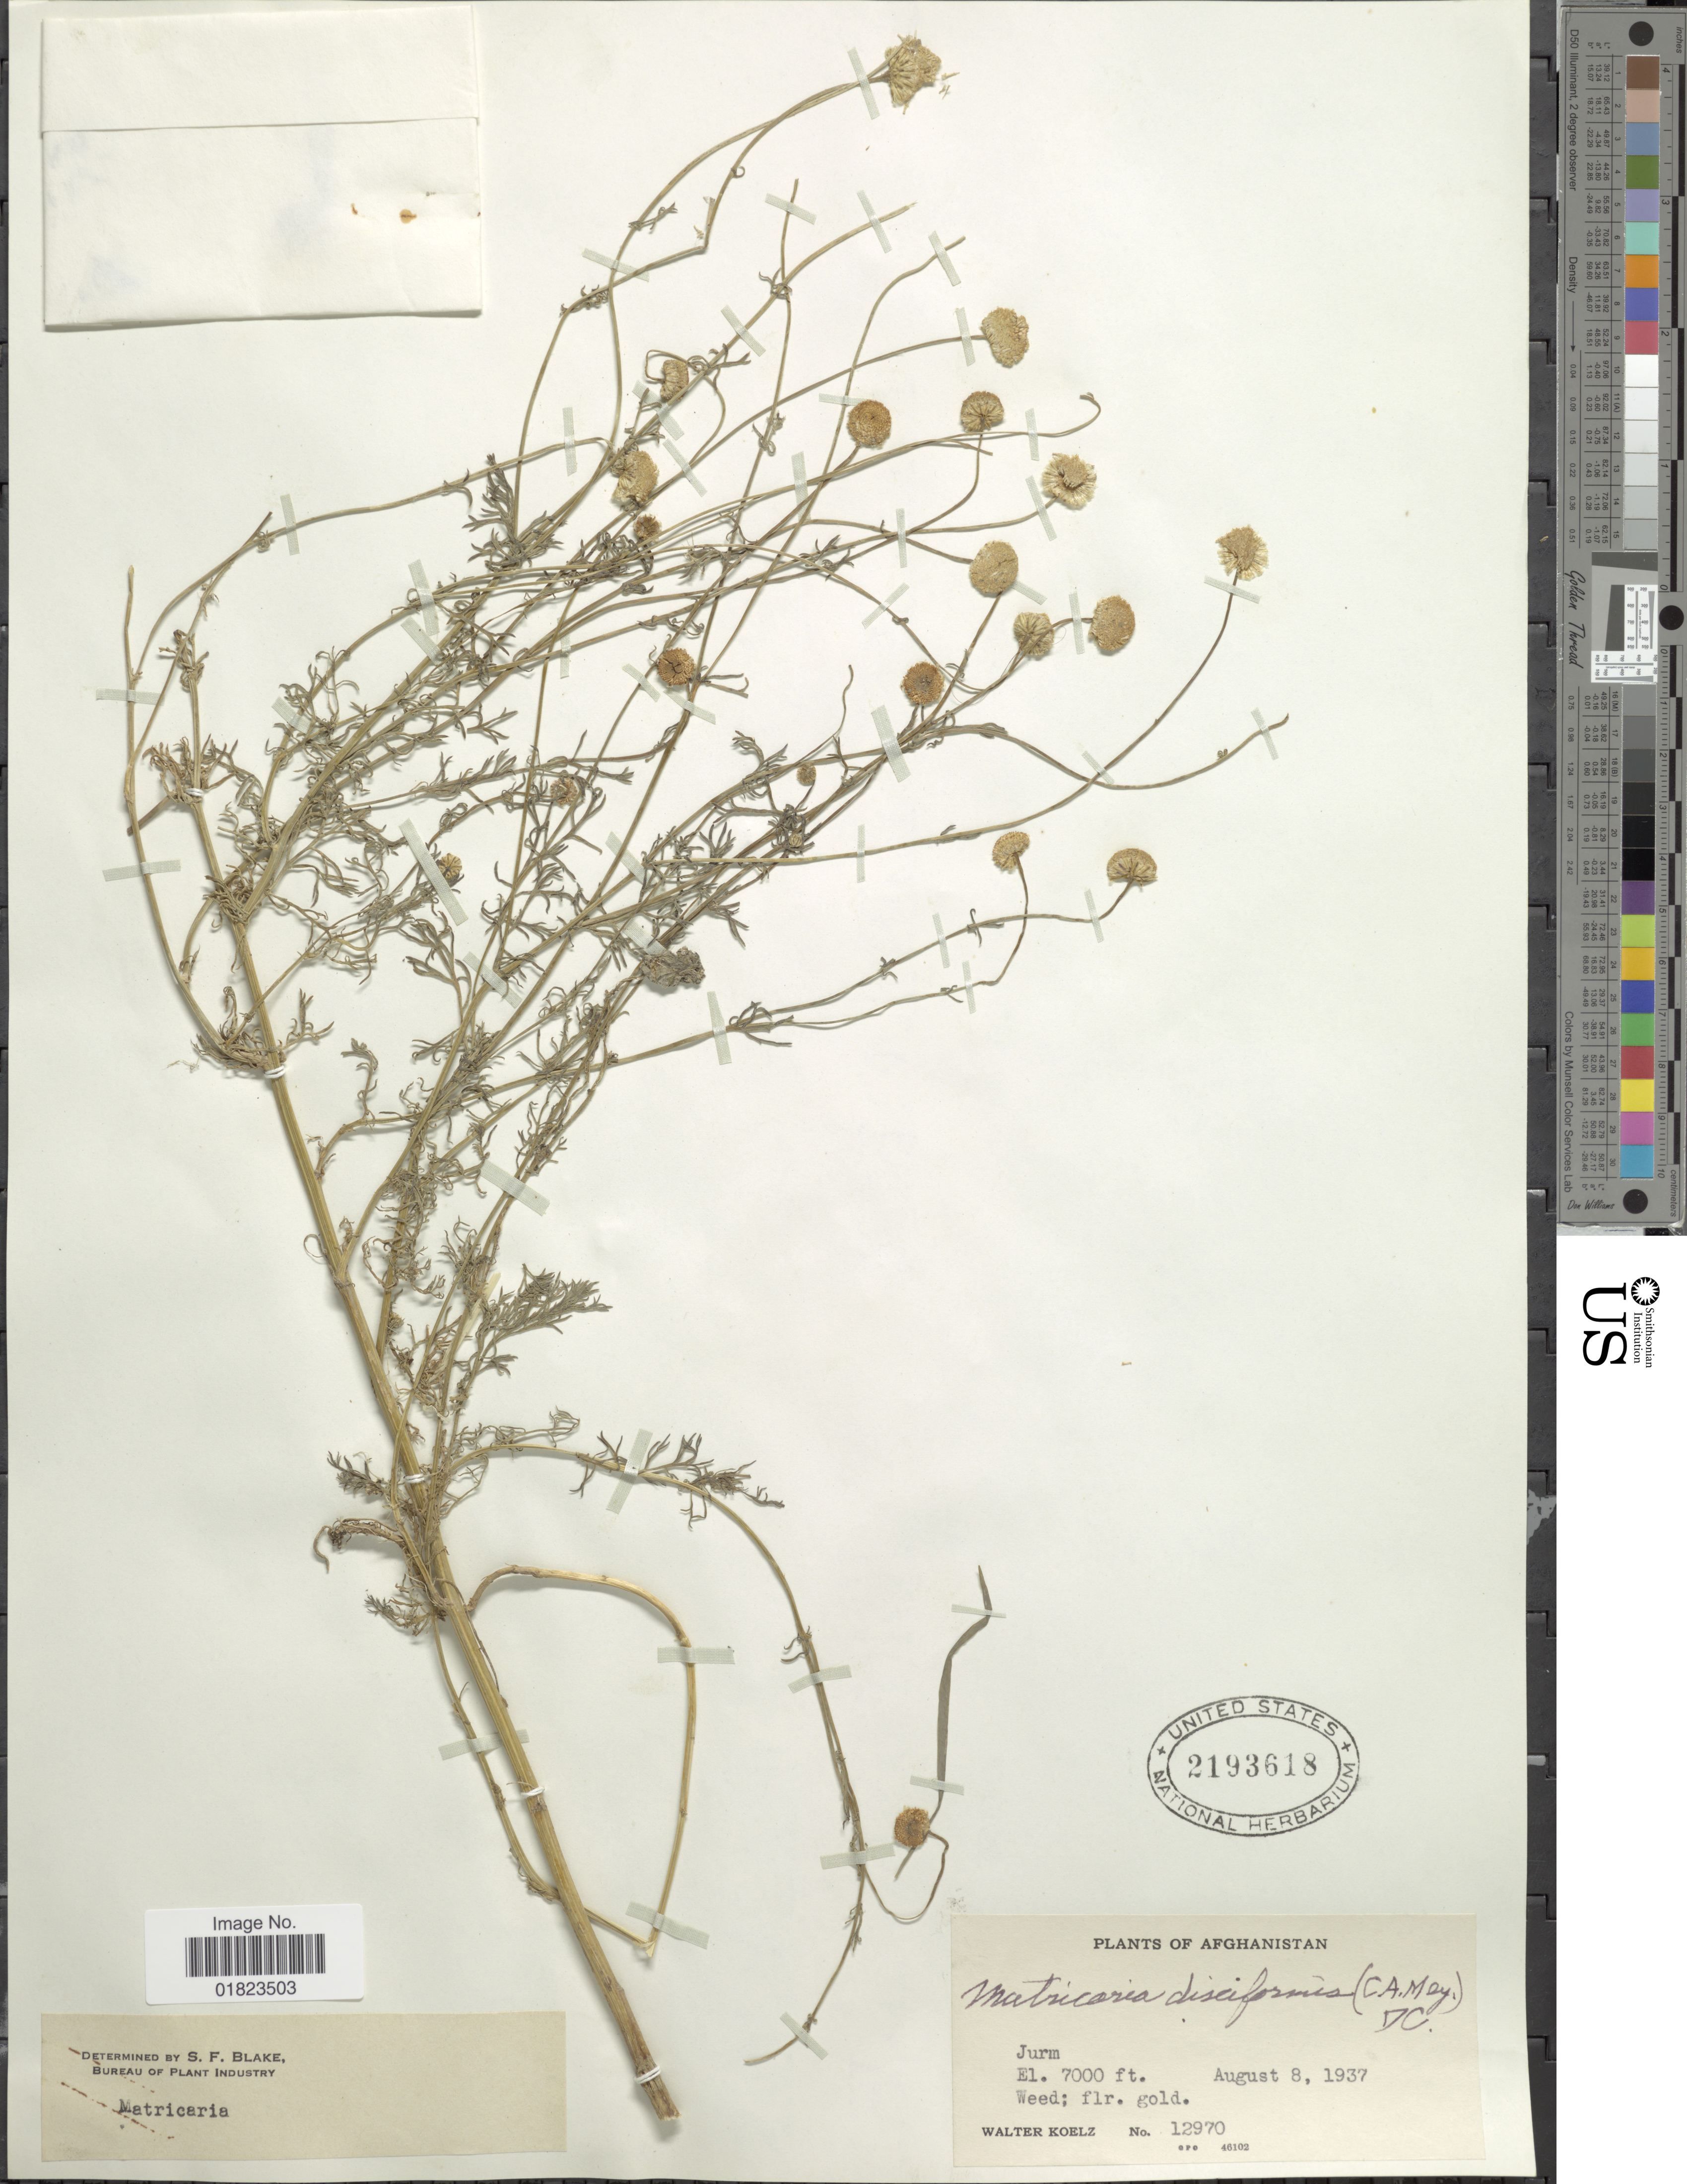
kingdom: Plantae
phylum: Tracheophyta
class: Magnoliopsida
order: Asterales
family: Asteraceae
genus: Tripleurospermum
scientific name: Tripleurospermum disciforme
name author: (C.A. Mey.) Sch. Bip.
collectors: W. N. Koelz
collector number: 12970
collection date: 1937-08-08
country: Afghanistan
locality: Jurm. Afghanistan.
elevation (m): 2134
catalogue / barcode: US 2193618